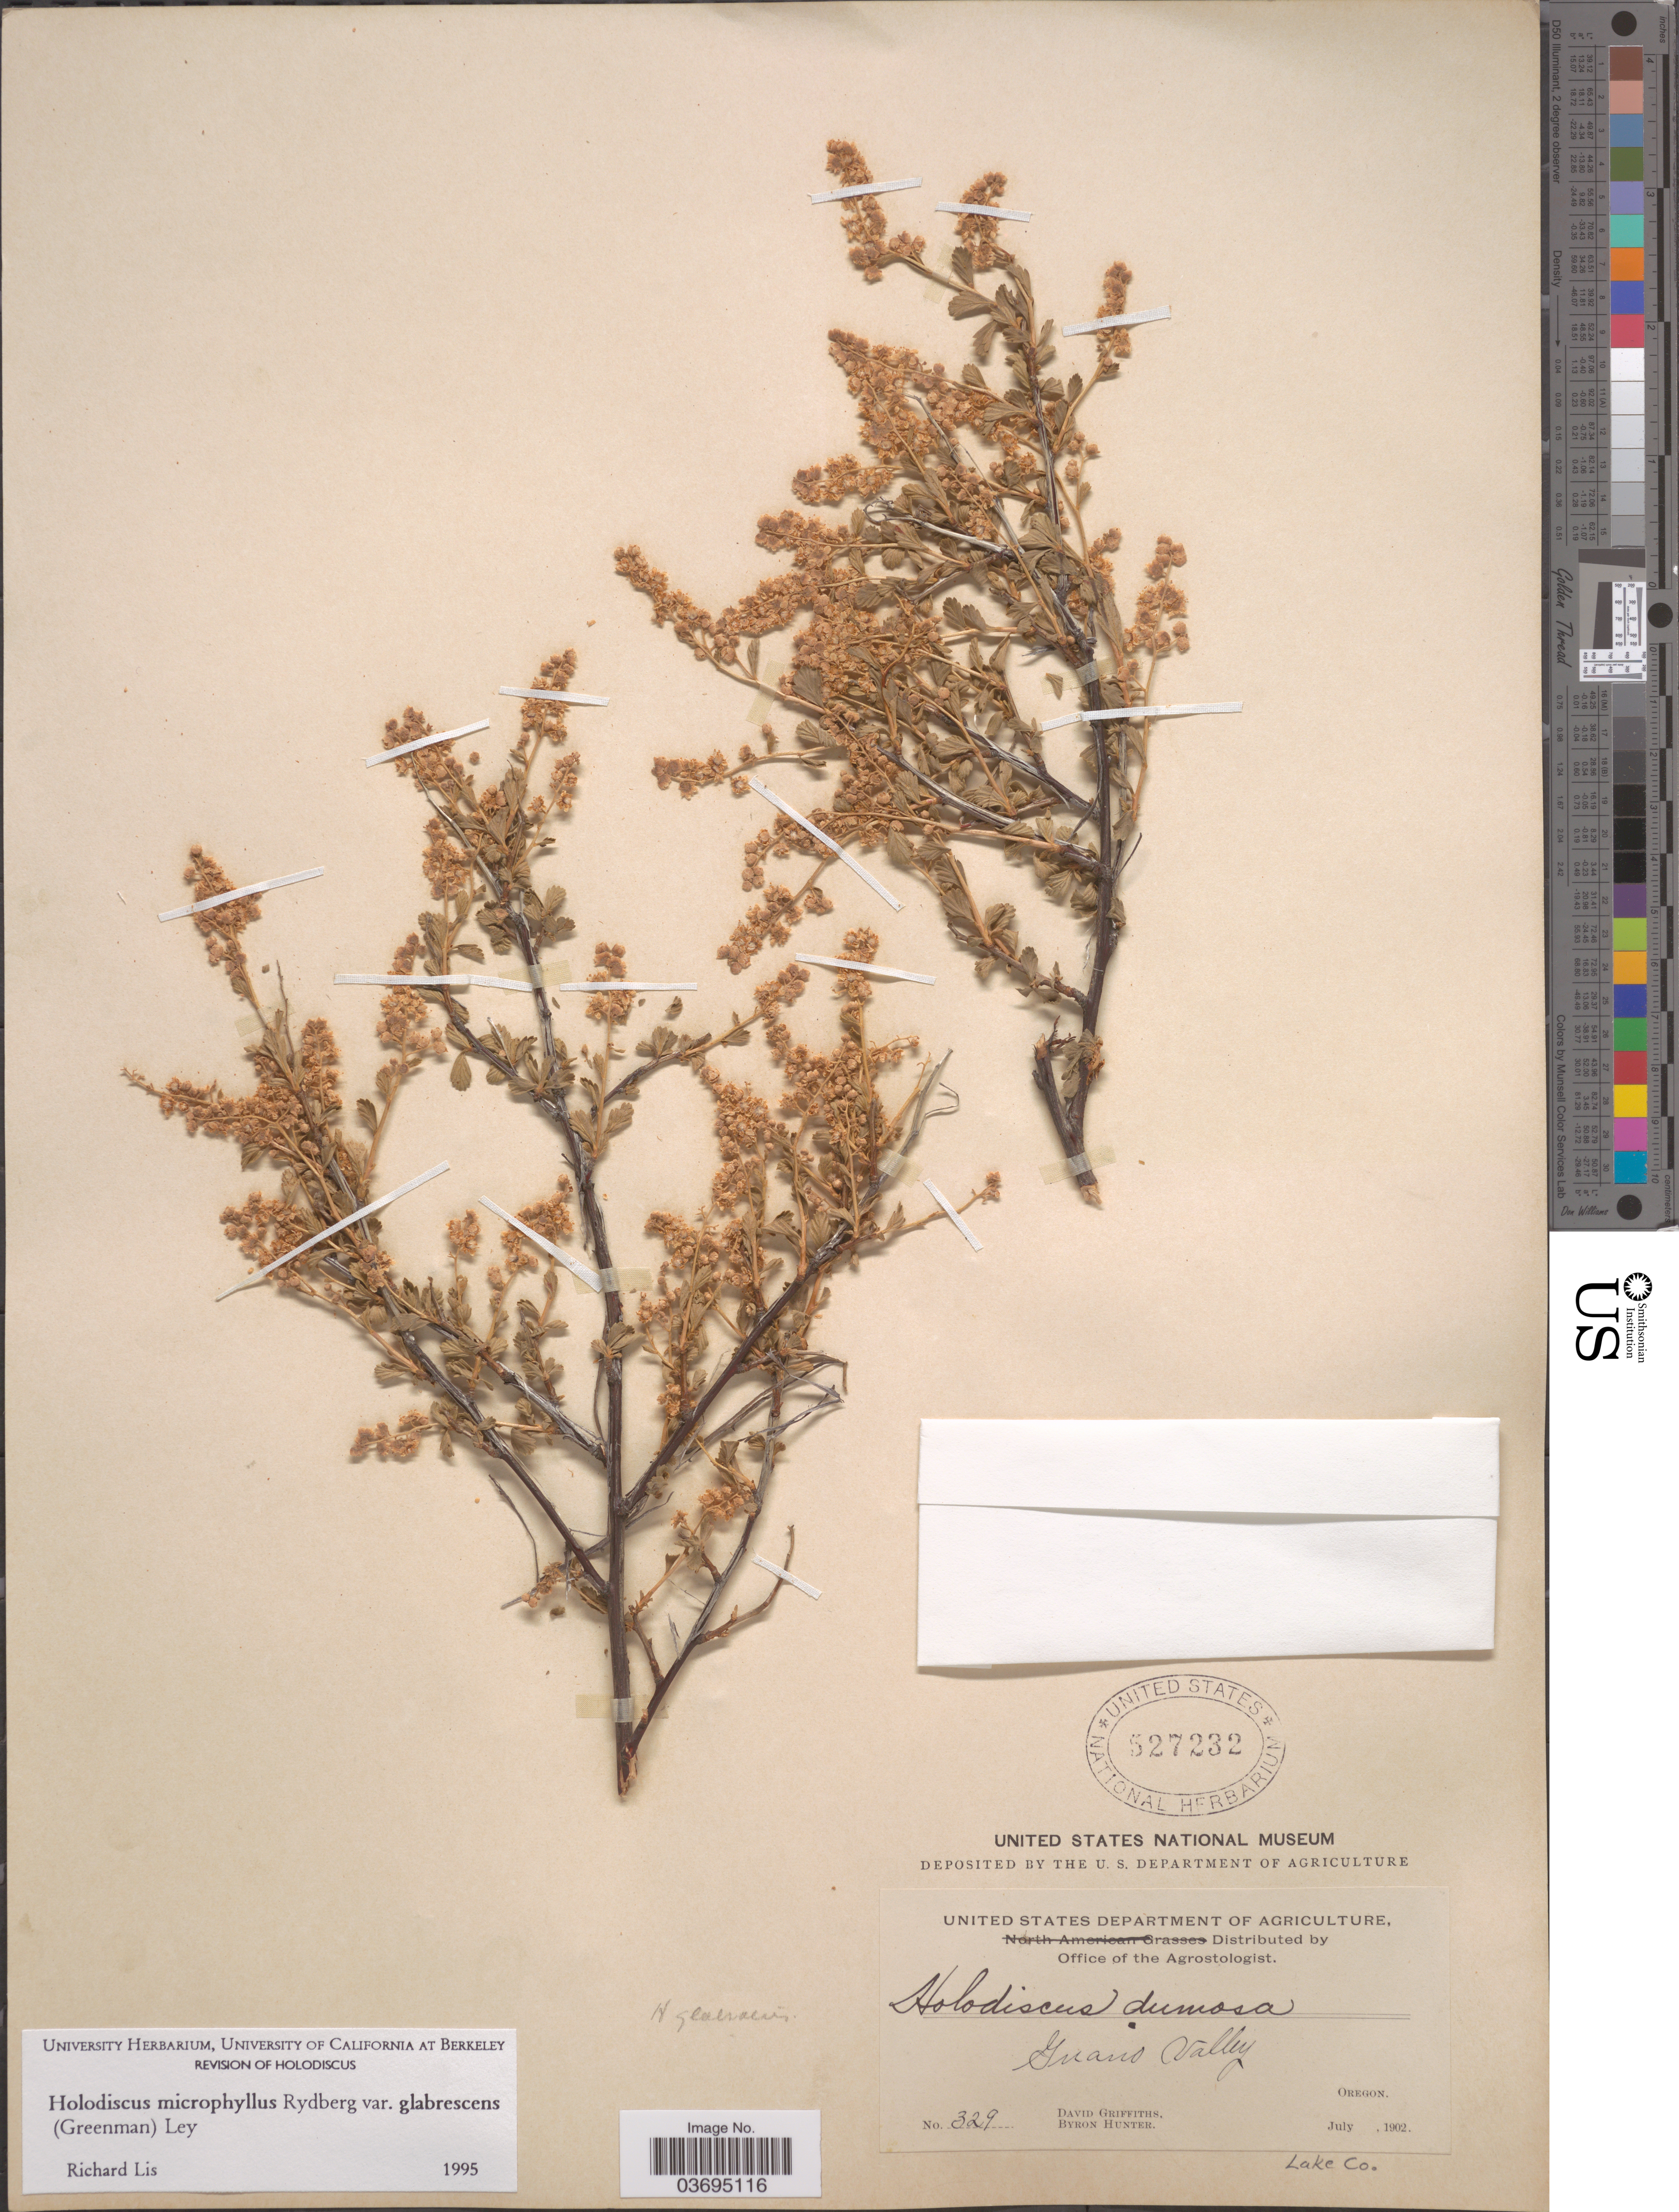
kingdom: Plantae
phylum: Tracheophyta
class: Magnoliopsida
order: Rosales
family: Rosaceae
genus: Holodiscus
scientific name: Holodiscus discolor var. glabrescens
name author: (Greenm.) Jeps.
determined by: Strong, Mark T., (BOT), Smithsonian Institution - National Museum of Natural History (UNITED STATES)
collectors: D. Griffiths & B. Hunter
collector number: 329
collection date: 1902-07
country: United States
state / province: Oregon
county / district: Lake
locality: Guano Valley. Lake Co.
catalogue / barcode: US 527232